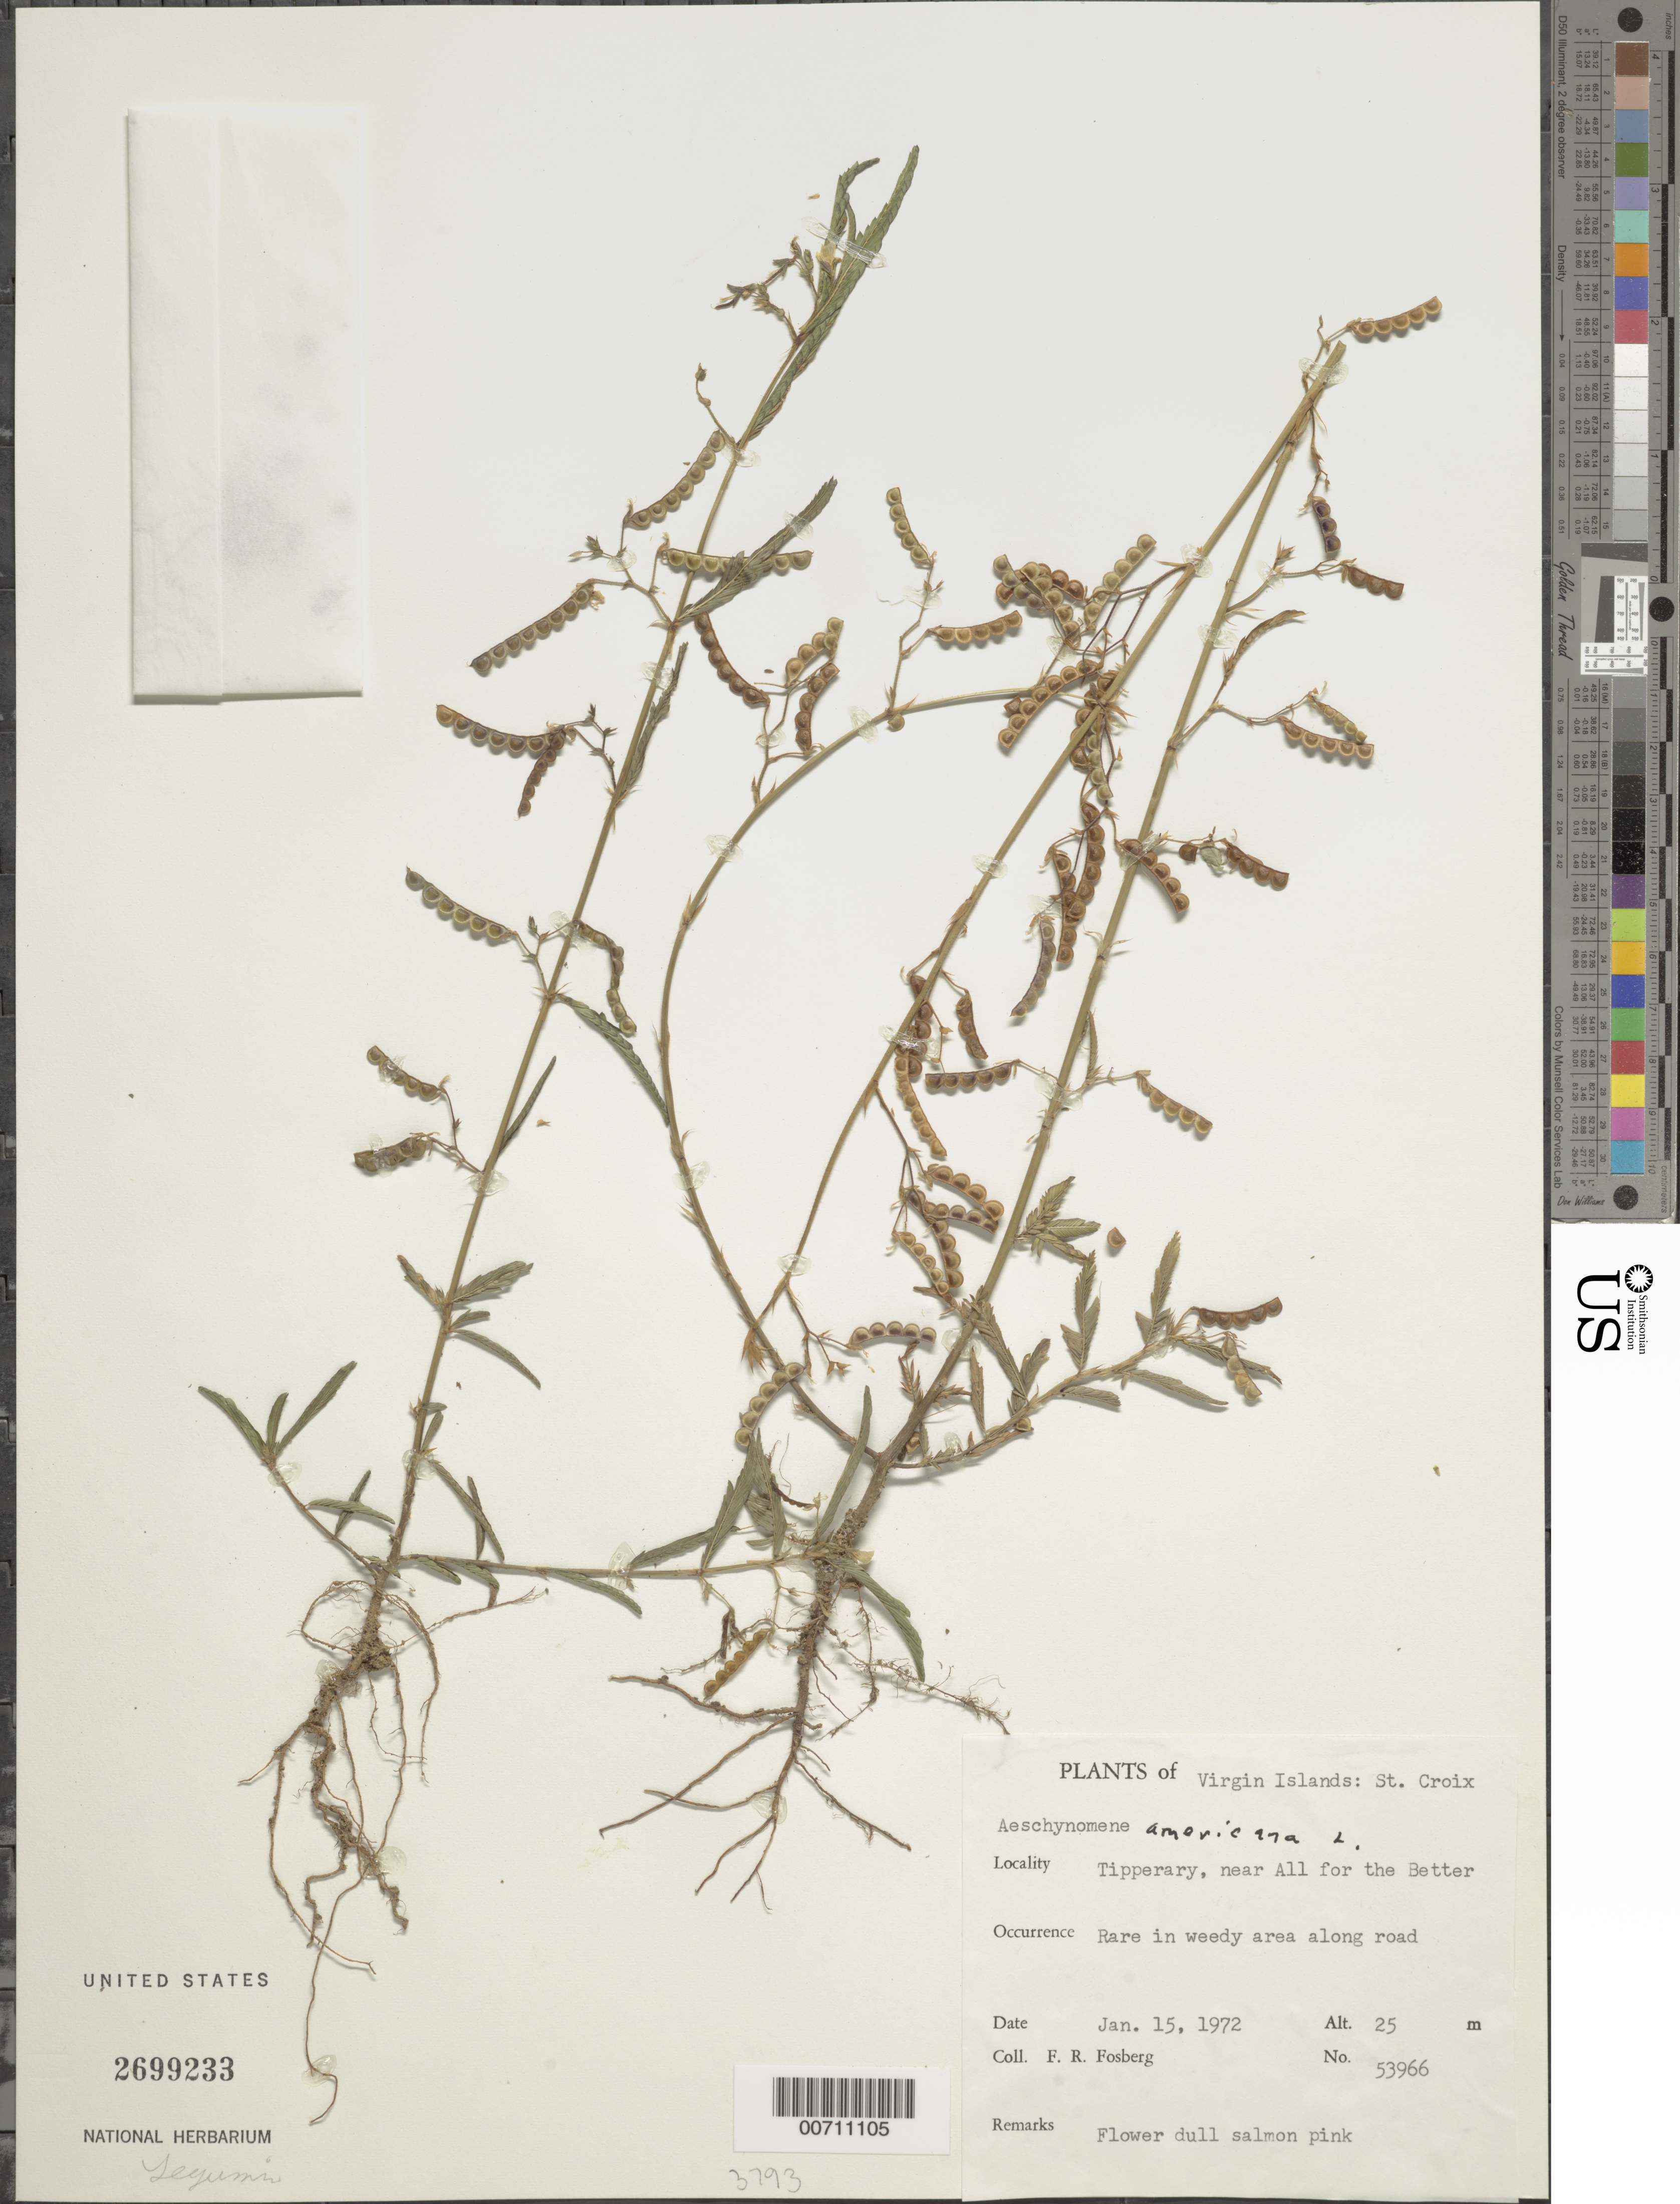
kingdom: Plantae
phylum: Tracheophyta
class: Magnoliopsida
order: Fabales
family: Fabaceae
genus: Aeschynomene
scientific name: Aeschynomene americana var. americana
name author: L.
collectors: F. R. Fosberg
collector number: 53966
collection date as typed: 15 Jan 1972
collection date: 1972-01-15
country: U.S. Virgin Islands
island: St. Croix Island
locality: Tipperary, near All for the Better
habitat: In weedy area along road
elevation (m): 25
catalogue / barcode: US 2699233